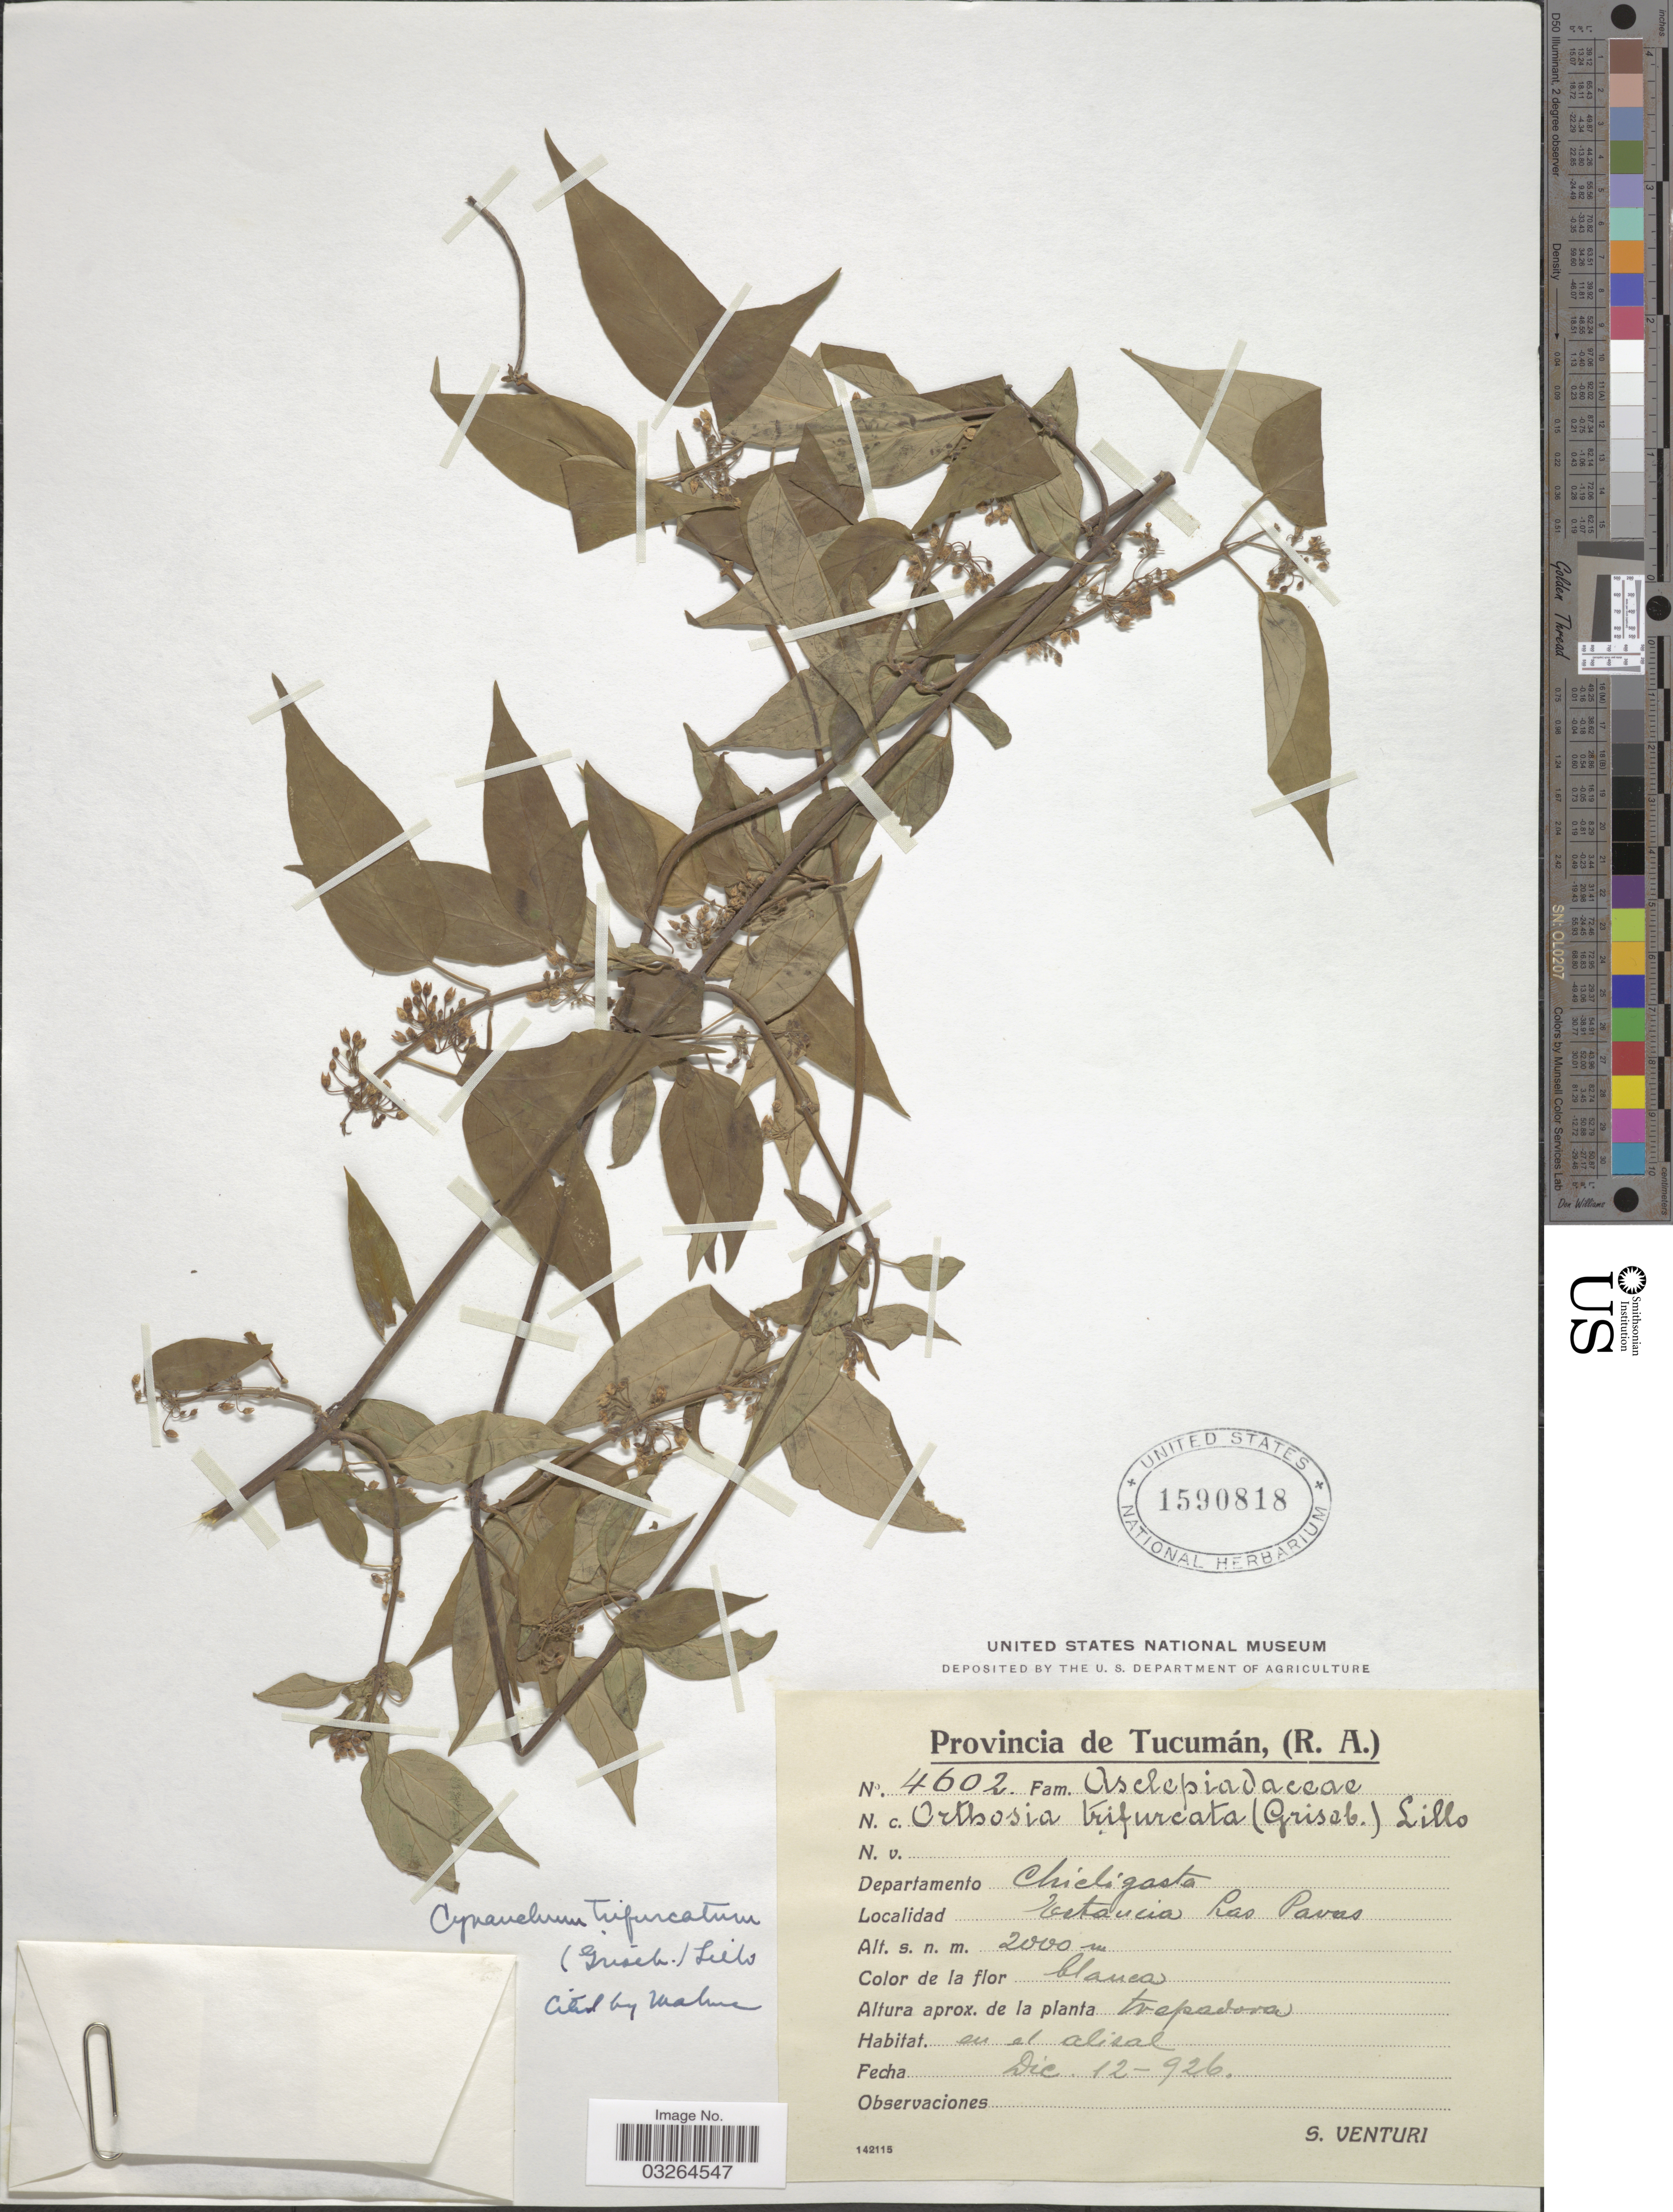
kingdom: Plantae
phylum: Tracheophyta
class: Magnoliopsida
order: Gentianales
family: Apocynaceae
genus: Cynanchum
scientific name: Cynanchum trifurcatum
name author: (Griseb.) Lillo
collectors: S. Venturi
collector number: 4602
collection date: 1926-12-12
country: Argentina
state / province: Tucuman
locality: (R. A.), Departamento Chicligasta. Estancia Las Pavas.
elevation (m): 2000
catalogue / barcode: US 1590818